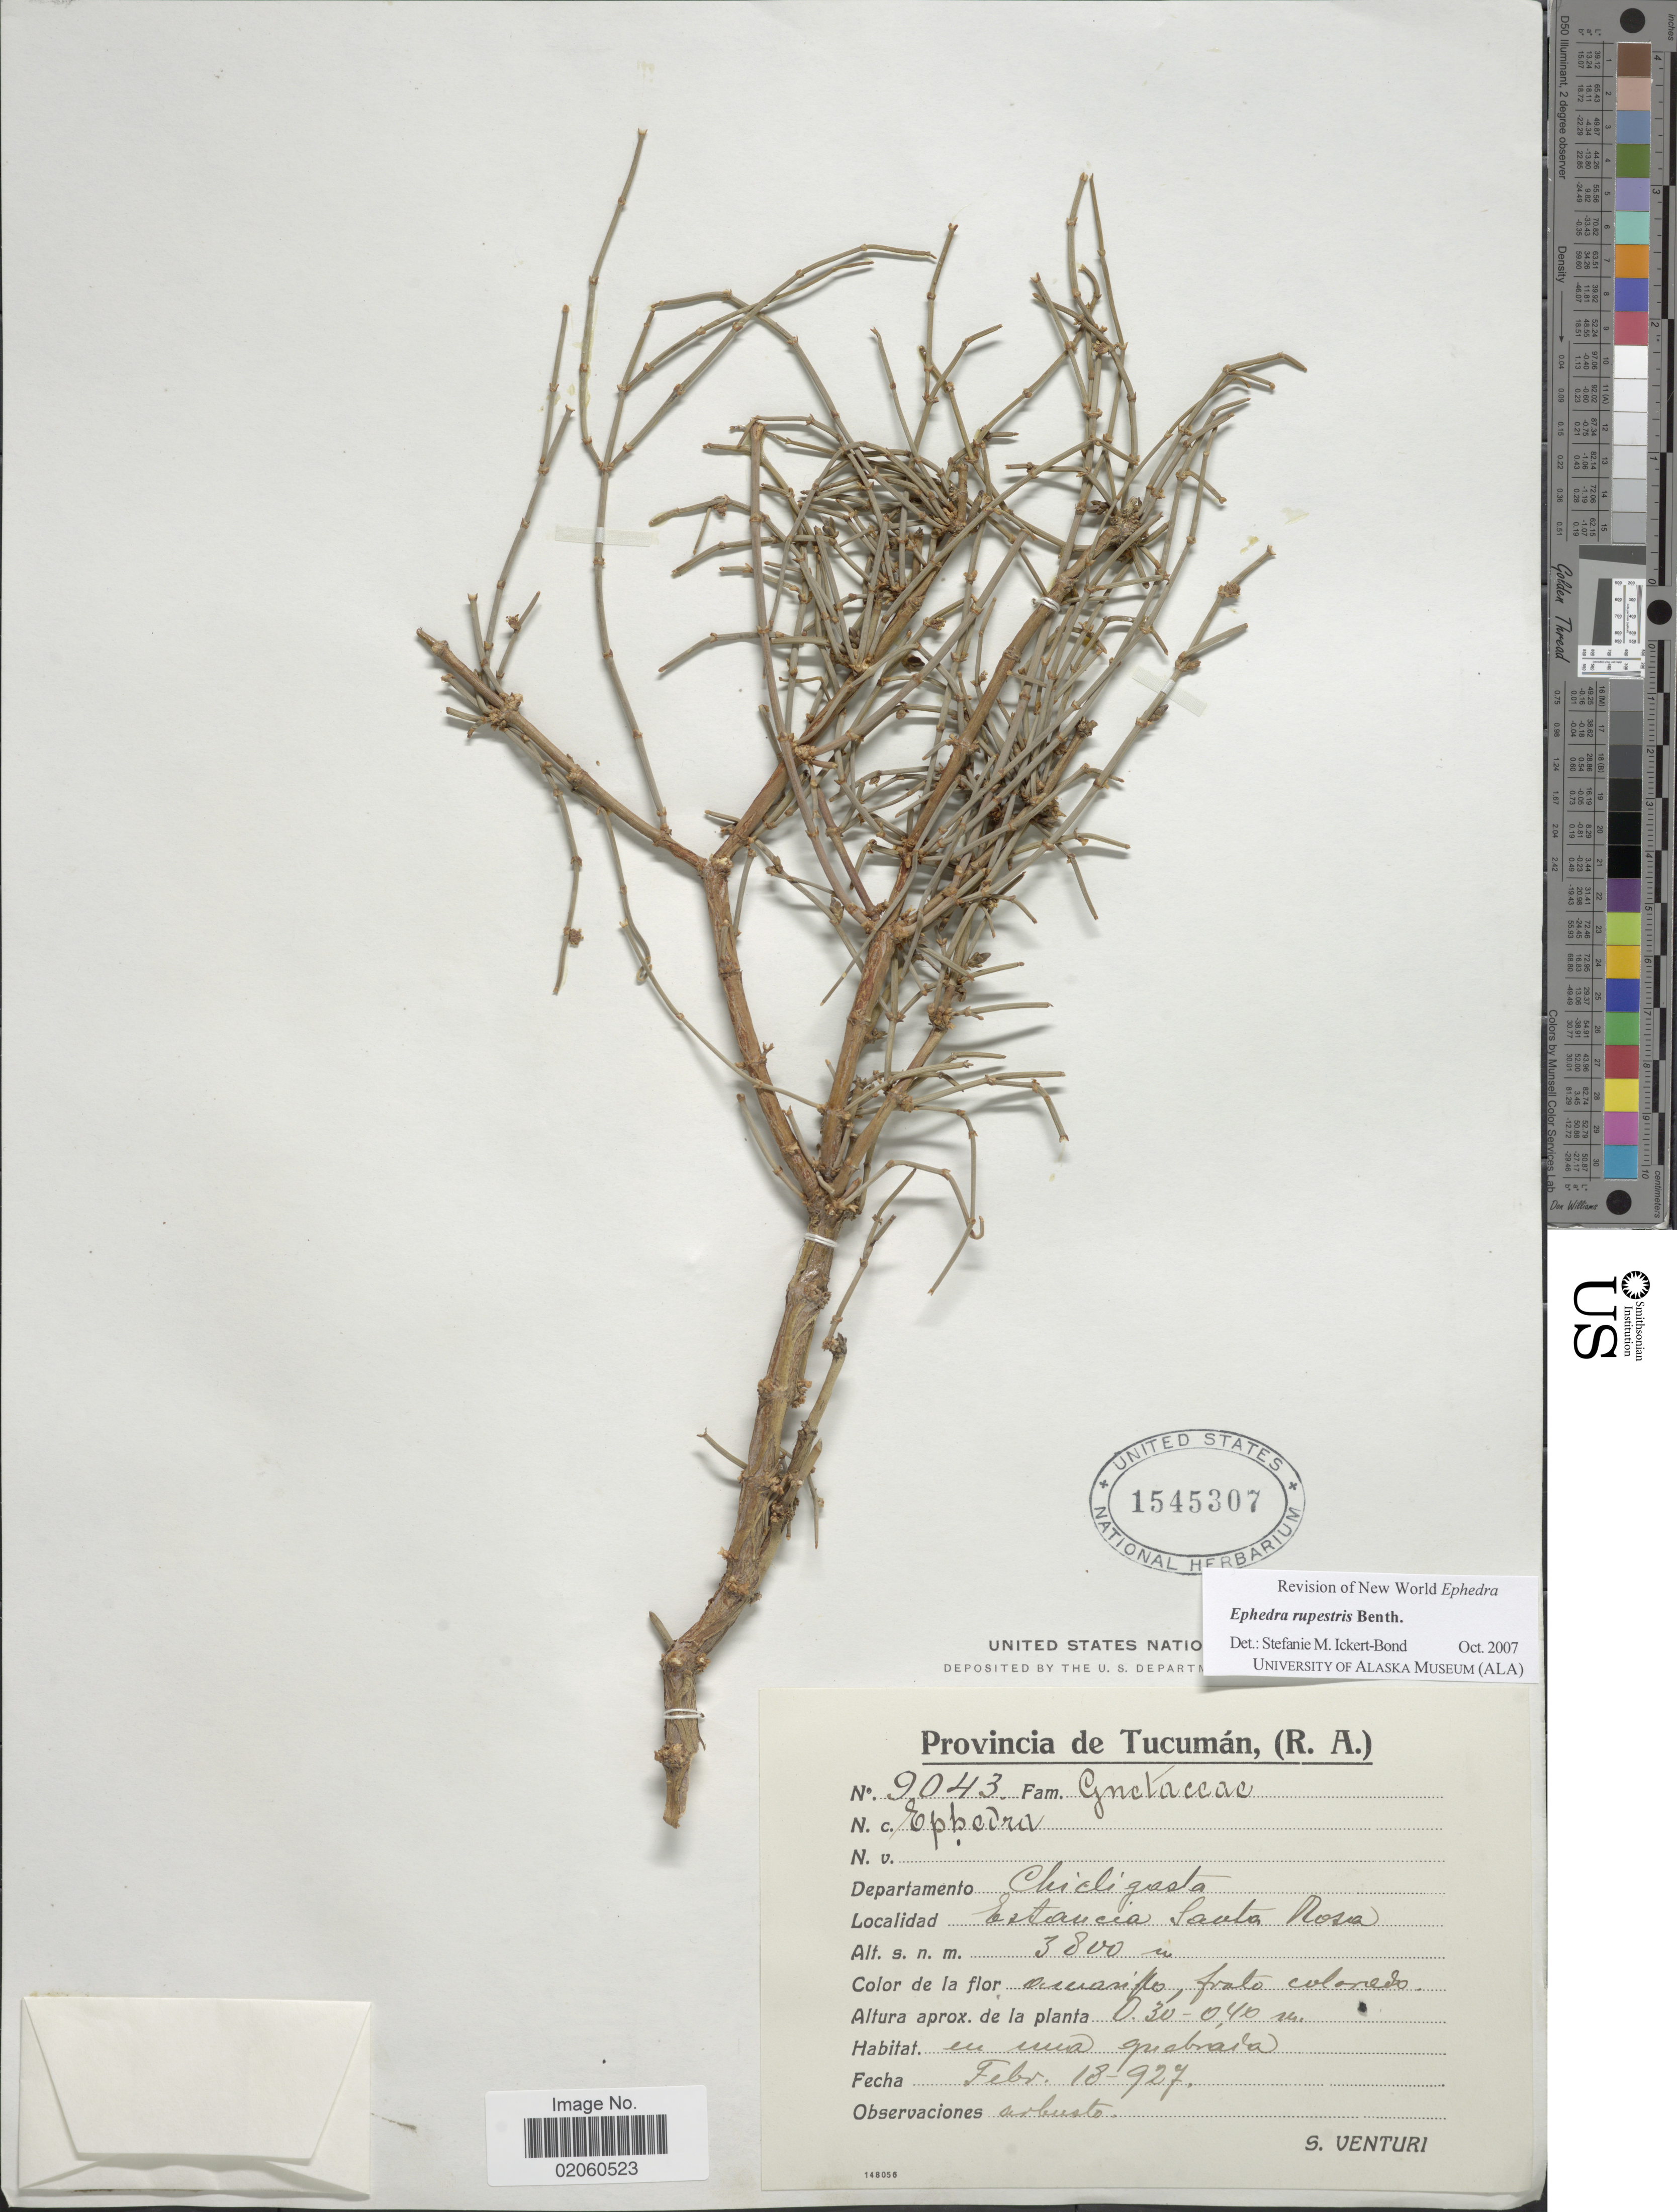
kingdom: Plantae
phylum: Tracheophyta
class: Gnetopsida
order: Ephedrales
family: Ephedraceae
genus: Ephedra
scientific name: Ephedra rupestris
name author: Benth.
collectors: S. Venturi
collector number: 9043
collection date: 1927-02-18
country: Argentina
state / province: Tucuman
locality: (R.A.), Departamento Chicligasta, Estancia Santa Rosa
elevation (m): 3800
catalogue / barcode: US 154530